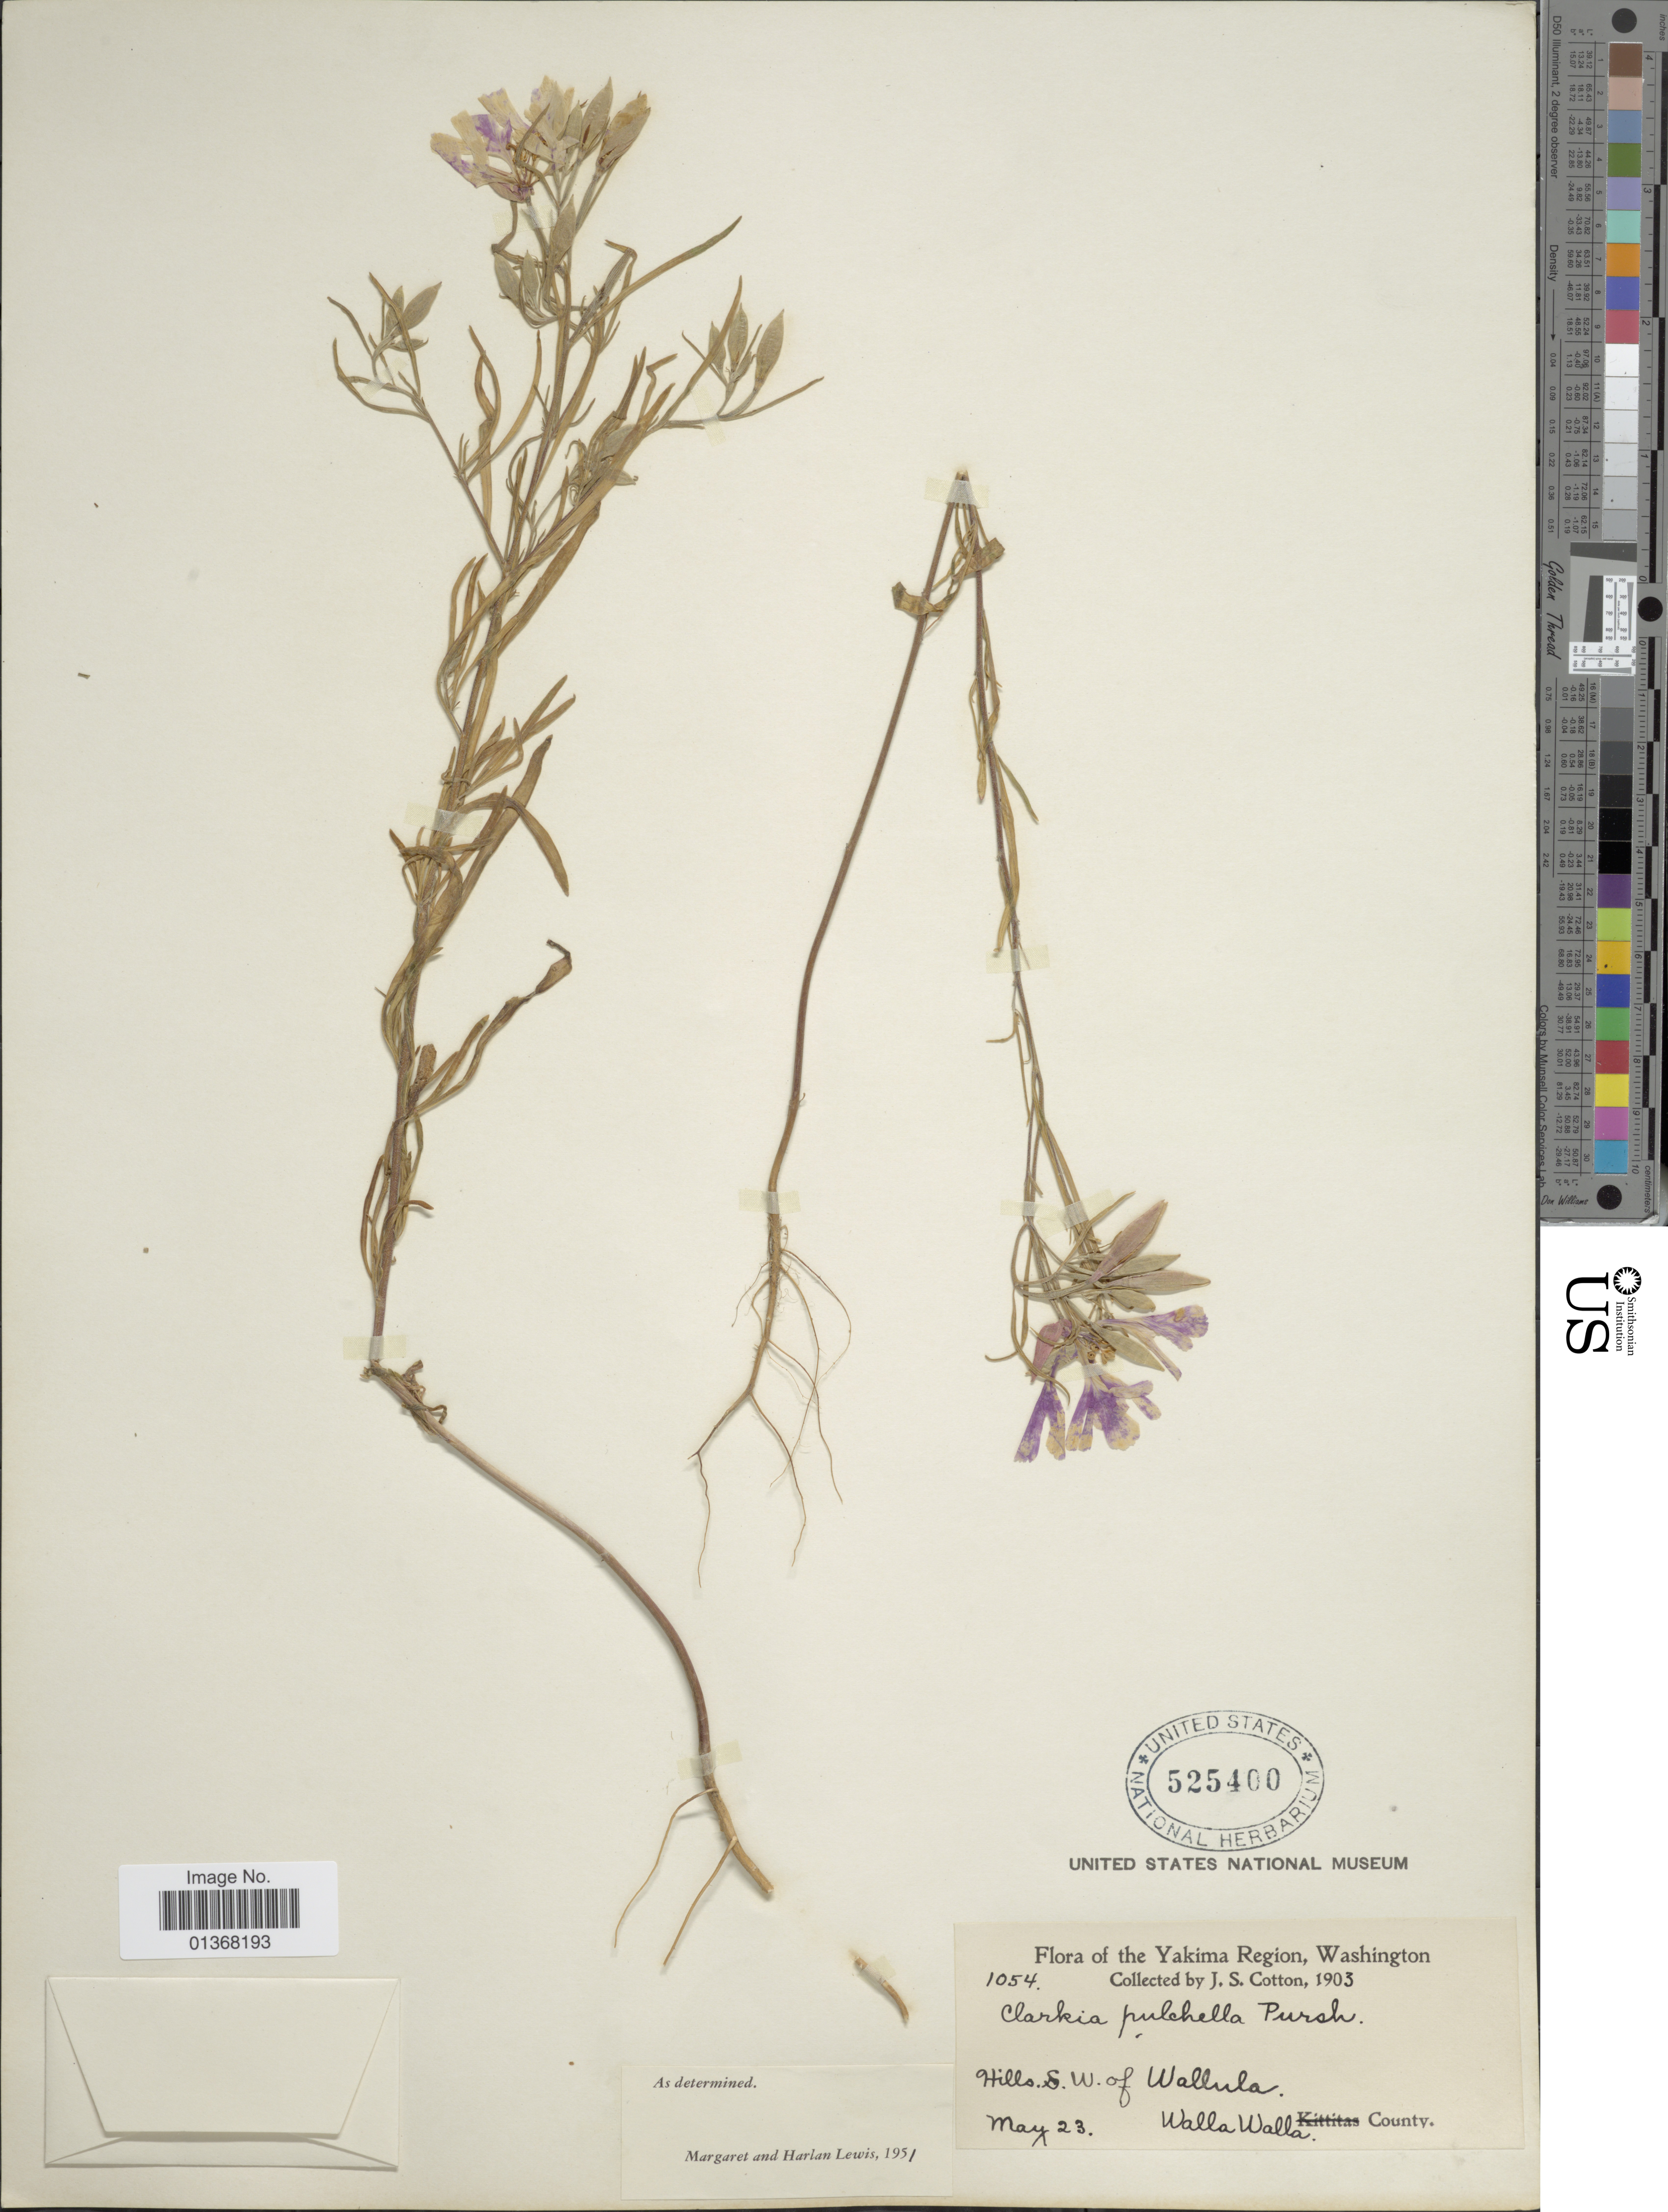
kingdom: Plantae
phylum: Tracheophyta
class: Magnoliopsida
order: Myrtales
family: Onagraceae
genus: Clarkia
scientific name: Clarkia pulchella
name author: Pursh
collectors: J. S. Cotton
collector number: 1054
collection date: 1903-05-23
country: United States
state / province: Washington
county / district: Yakima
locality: Yakima Region, Hills S.W. of Wallula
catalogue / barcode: US 525400